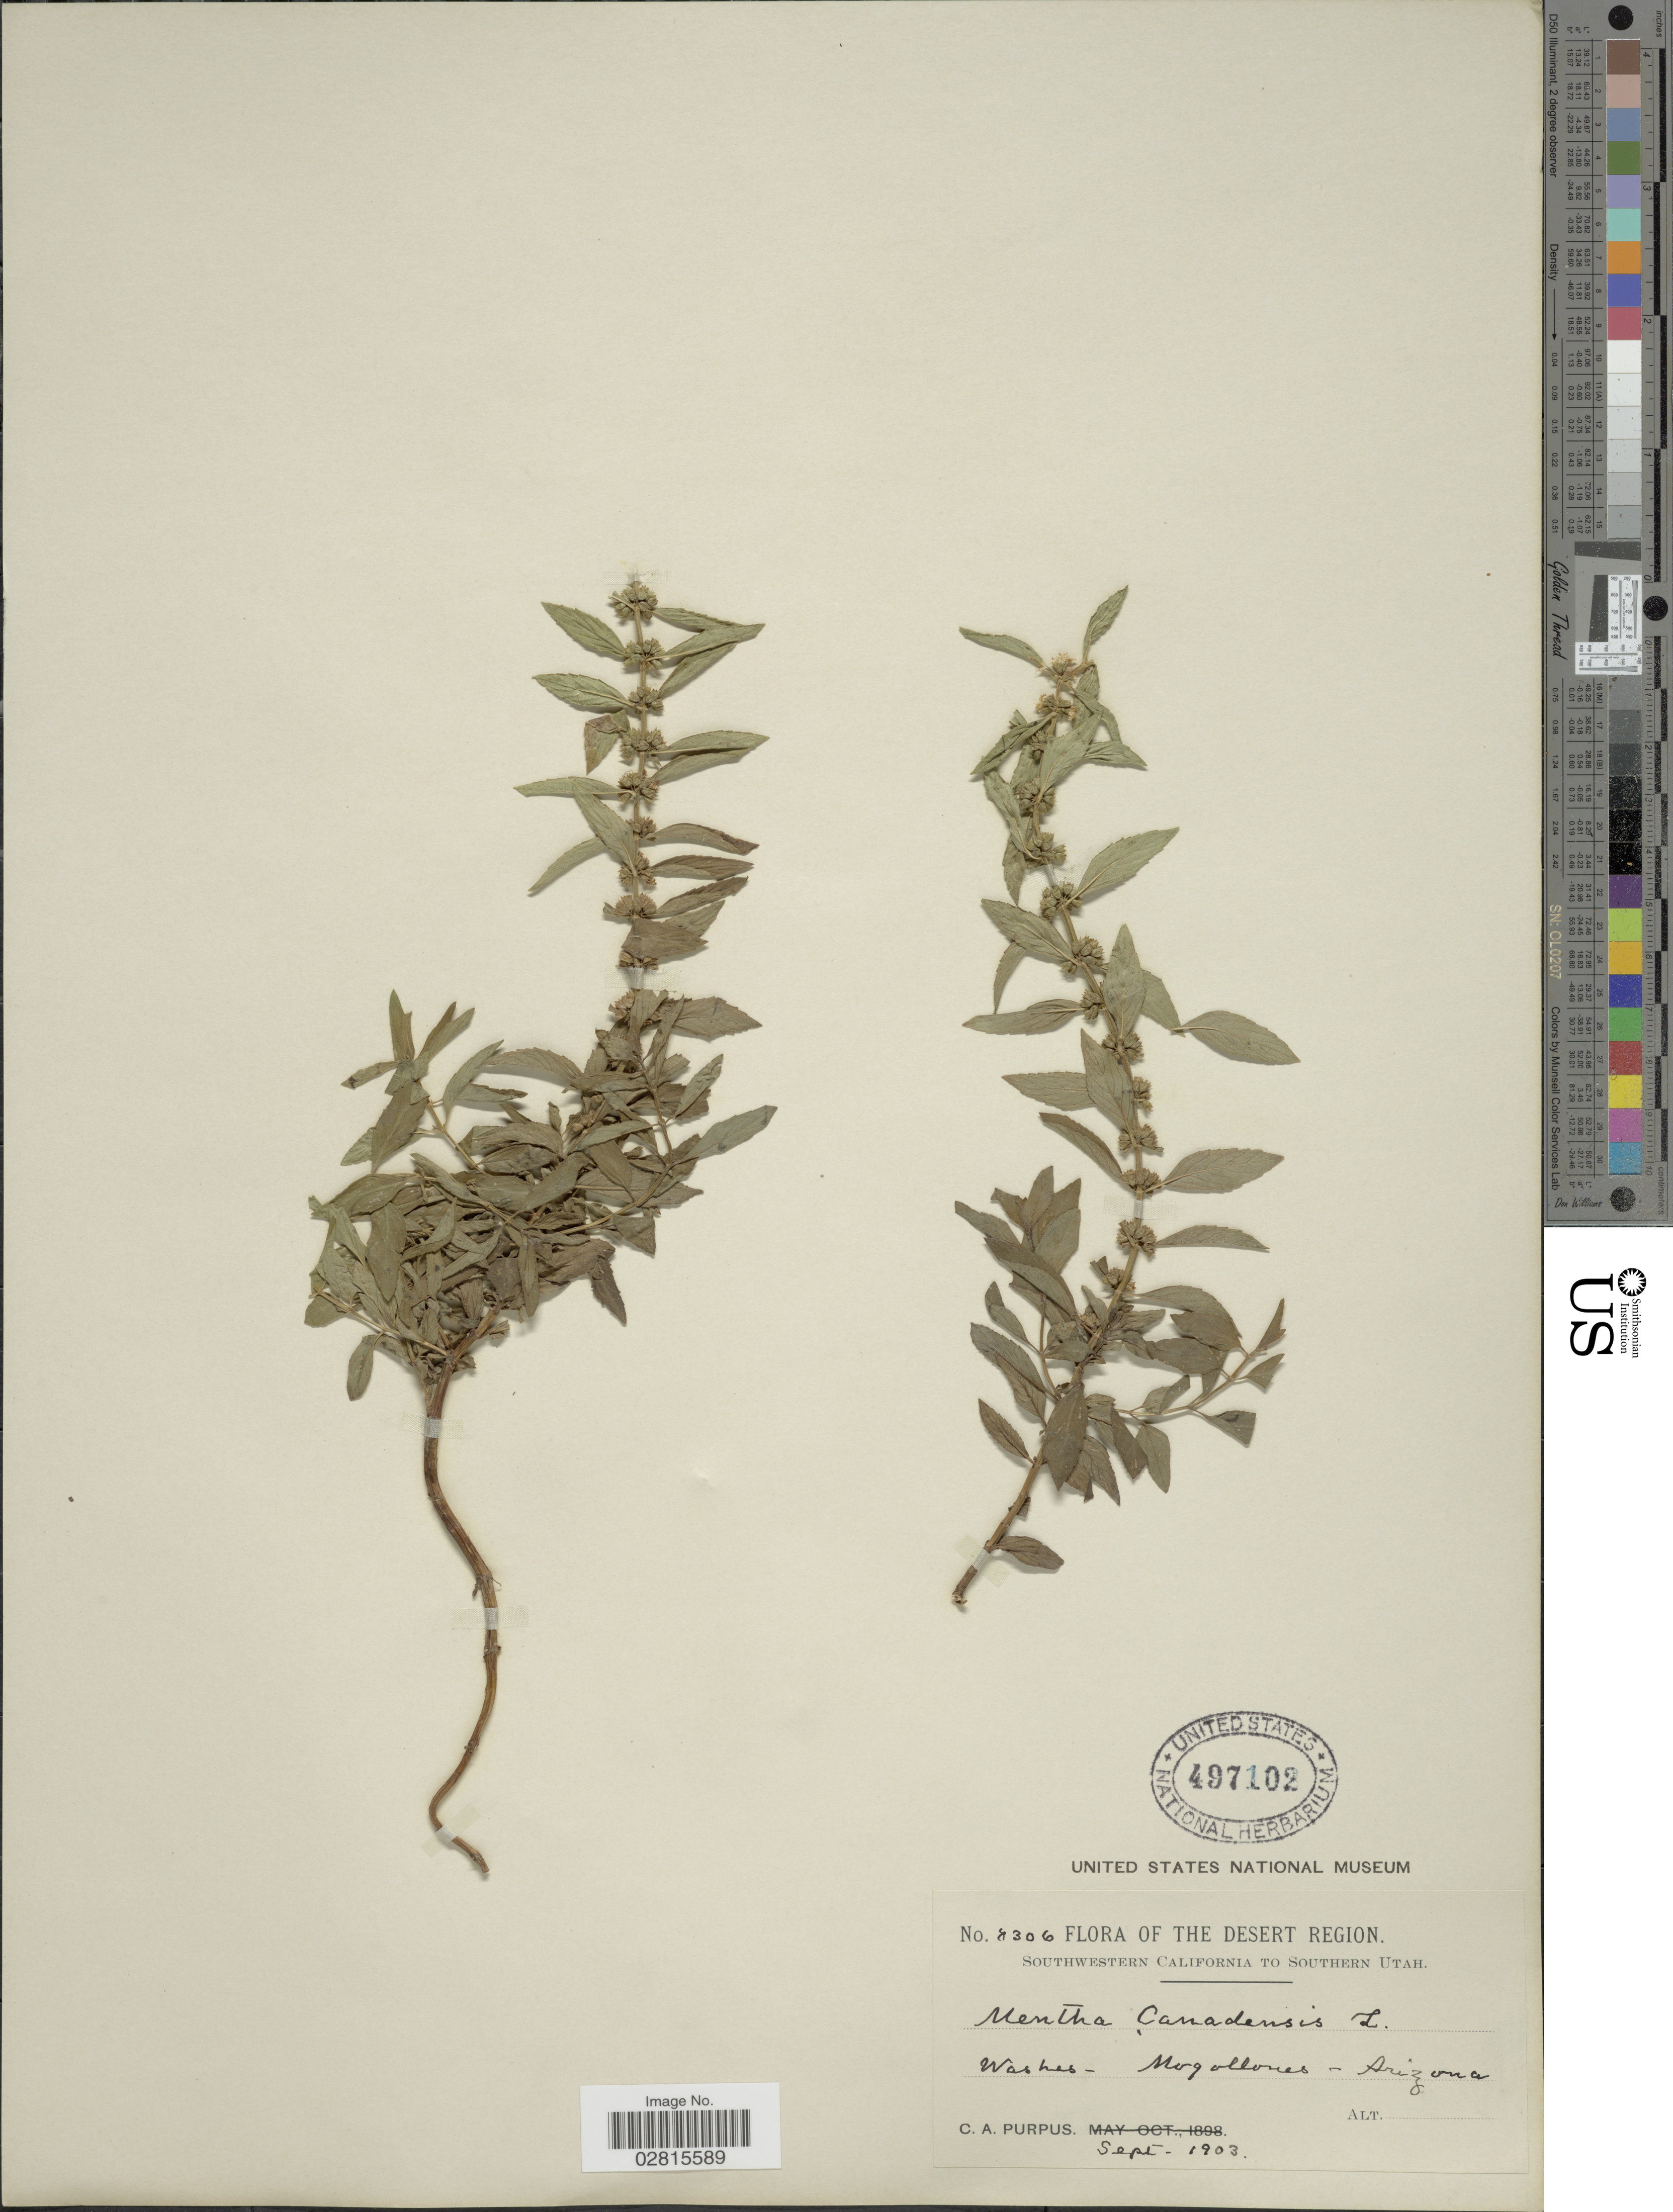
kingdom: Plantae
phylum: Tracheophyta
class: Magnoliopsida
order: Lamiales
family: Lamiaceae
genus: Mentha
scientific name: Mentha penardii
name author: (Briq.) Rydb.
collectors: C. A. Purpus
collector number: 8306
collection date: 1903-09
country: United States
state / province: Arizona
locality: The Desert Region, Mogollones.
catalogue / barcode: US 497102